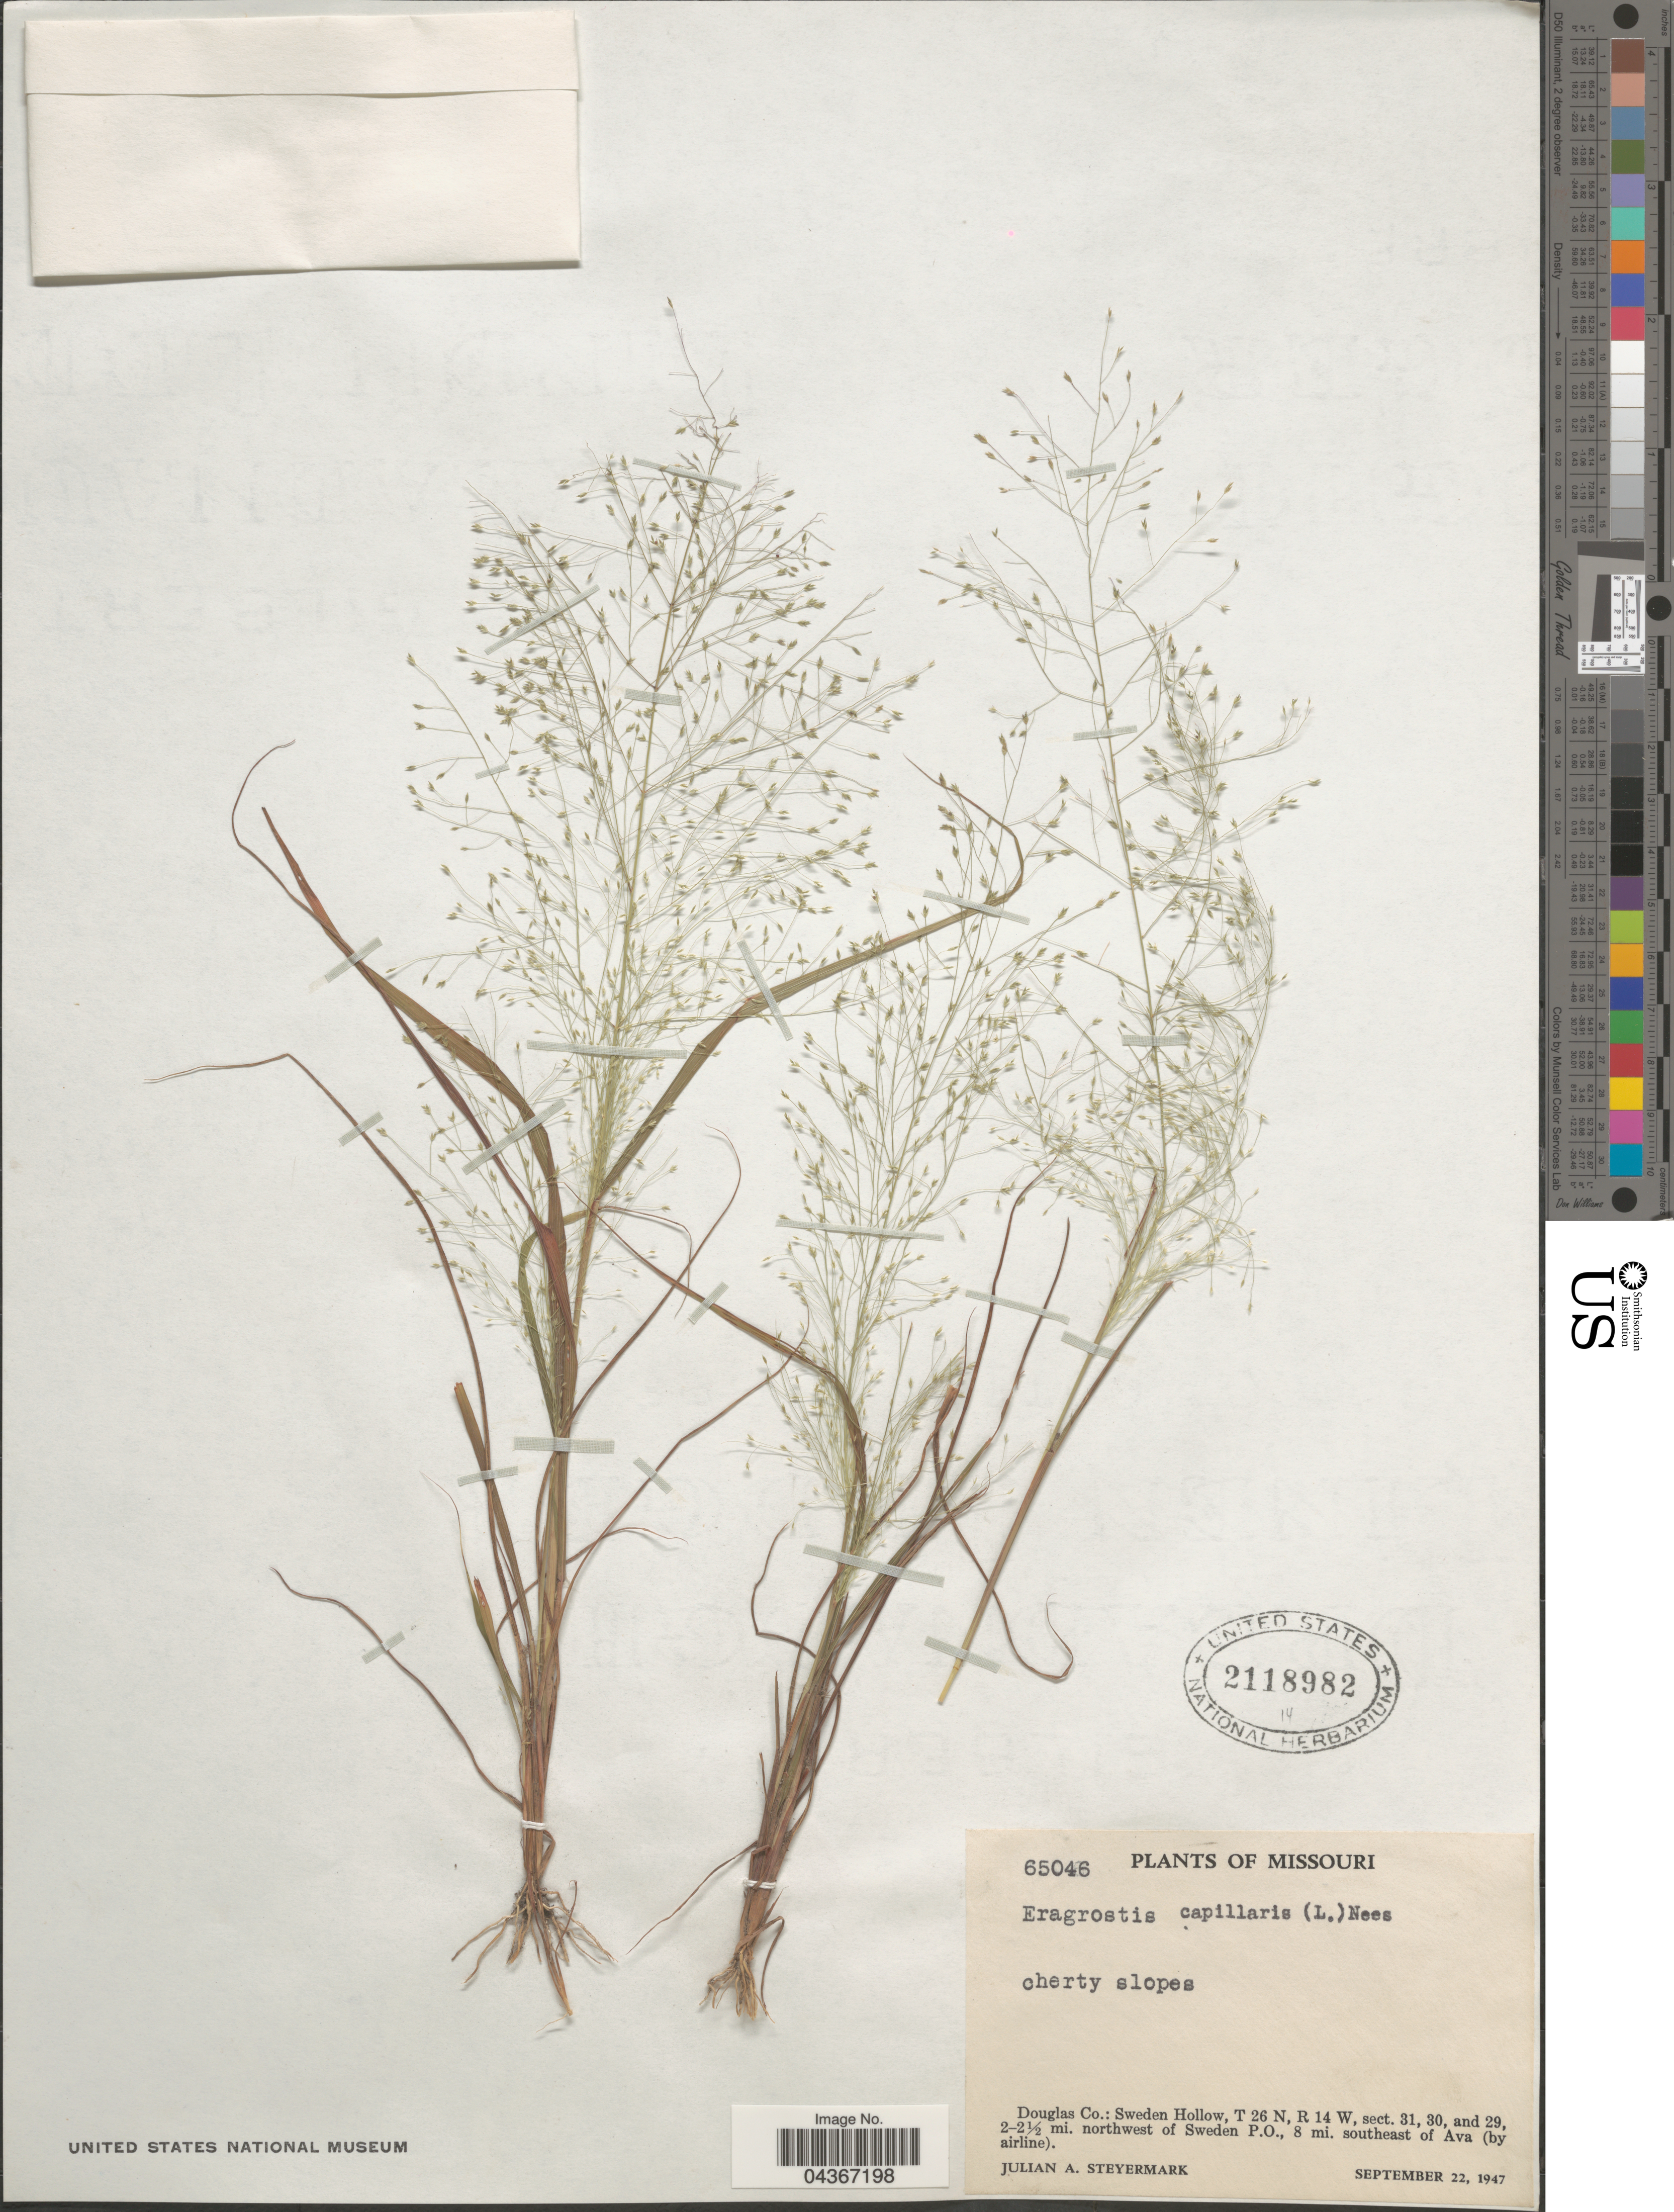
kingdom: Plantae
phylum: Tracheophyta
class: Liliopsida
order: Poales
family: Poaceae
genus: Eragrostis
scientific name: Eragrostis capillaris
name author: (L.) Nees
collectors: J. Steyermark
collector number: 65046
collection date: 1947-09-22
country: United States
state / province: Missouri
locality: Cherty slopes. Douglas Co.: Sweden Hollow, T26N, R14W, sect. 31, 30, and 29, 2-2½ mi. northwest of Sweden P.O., 8 mi. southeast of Ava (by airline).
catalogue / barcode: US 2118982